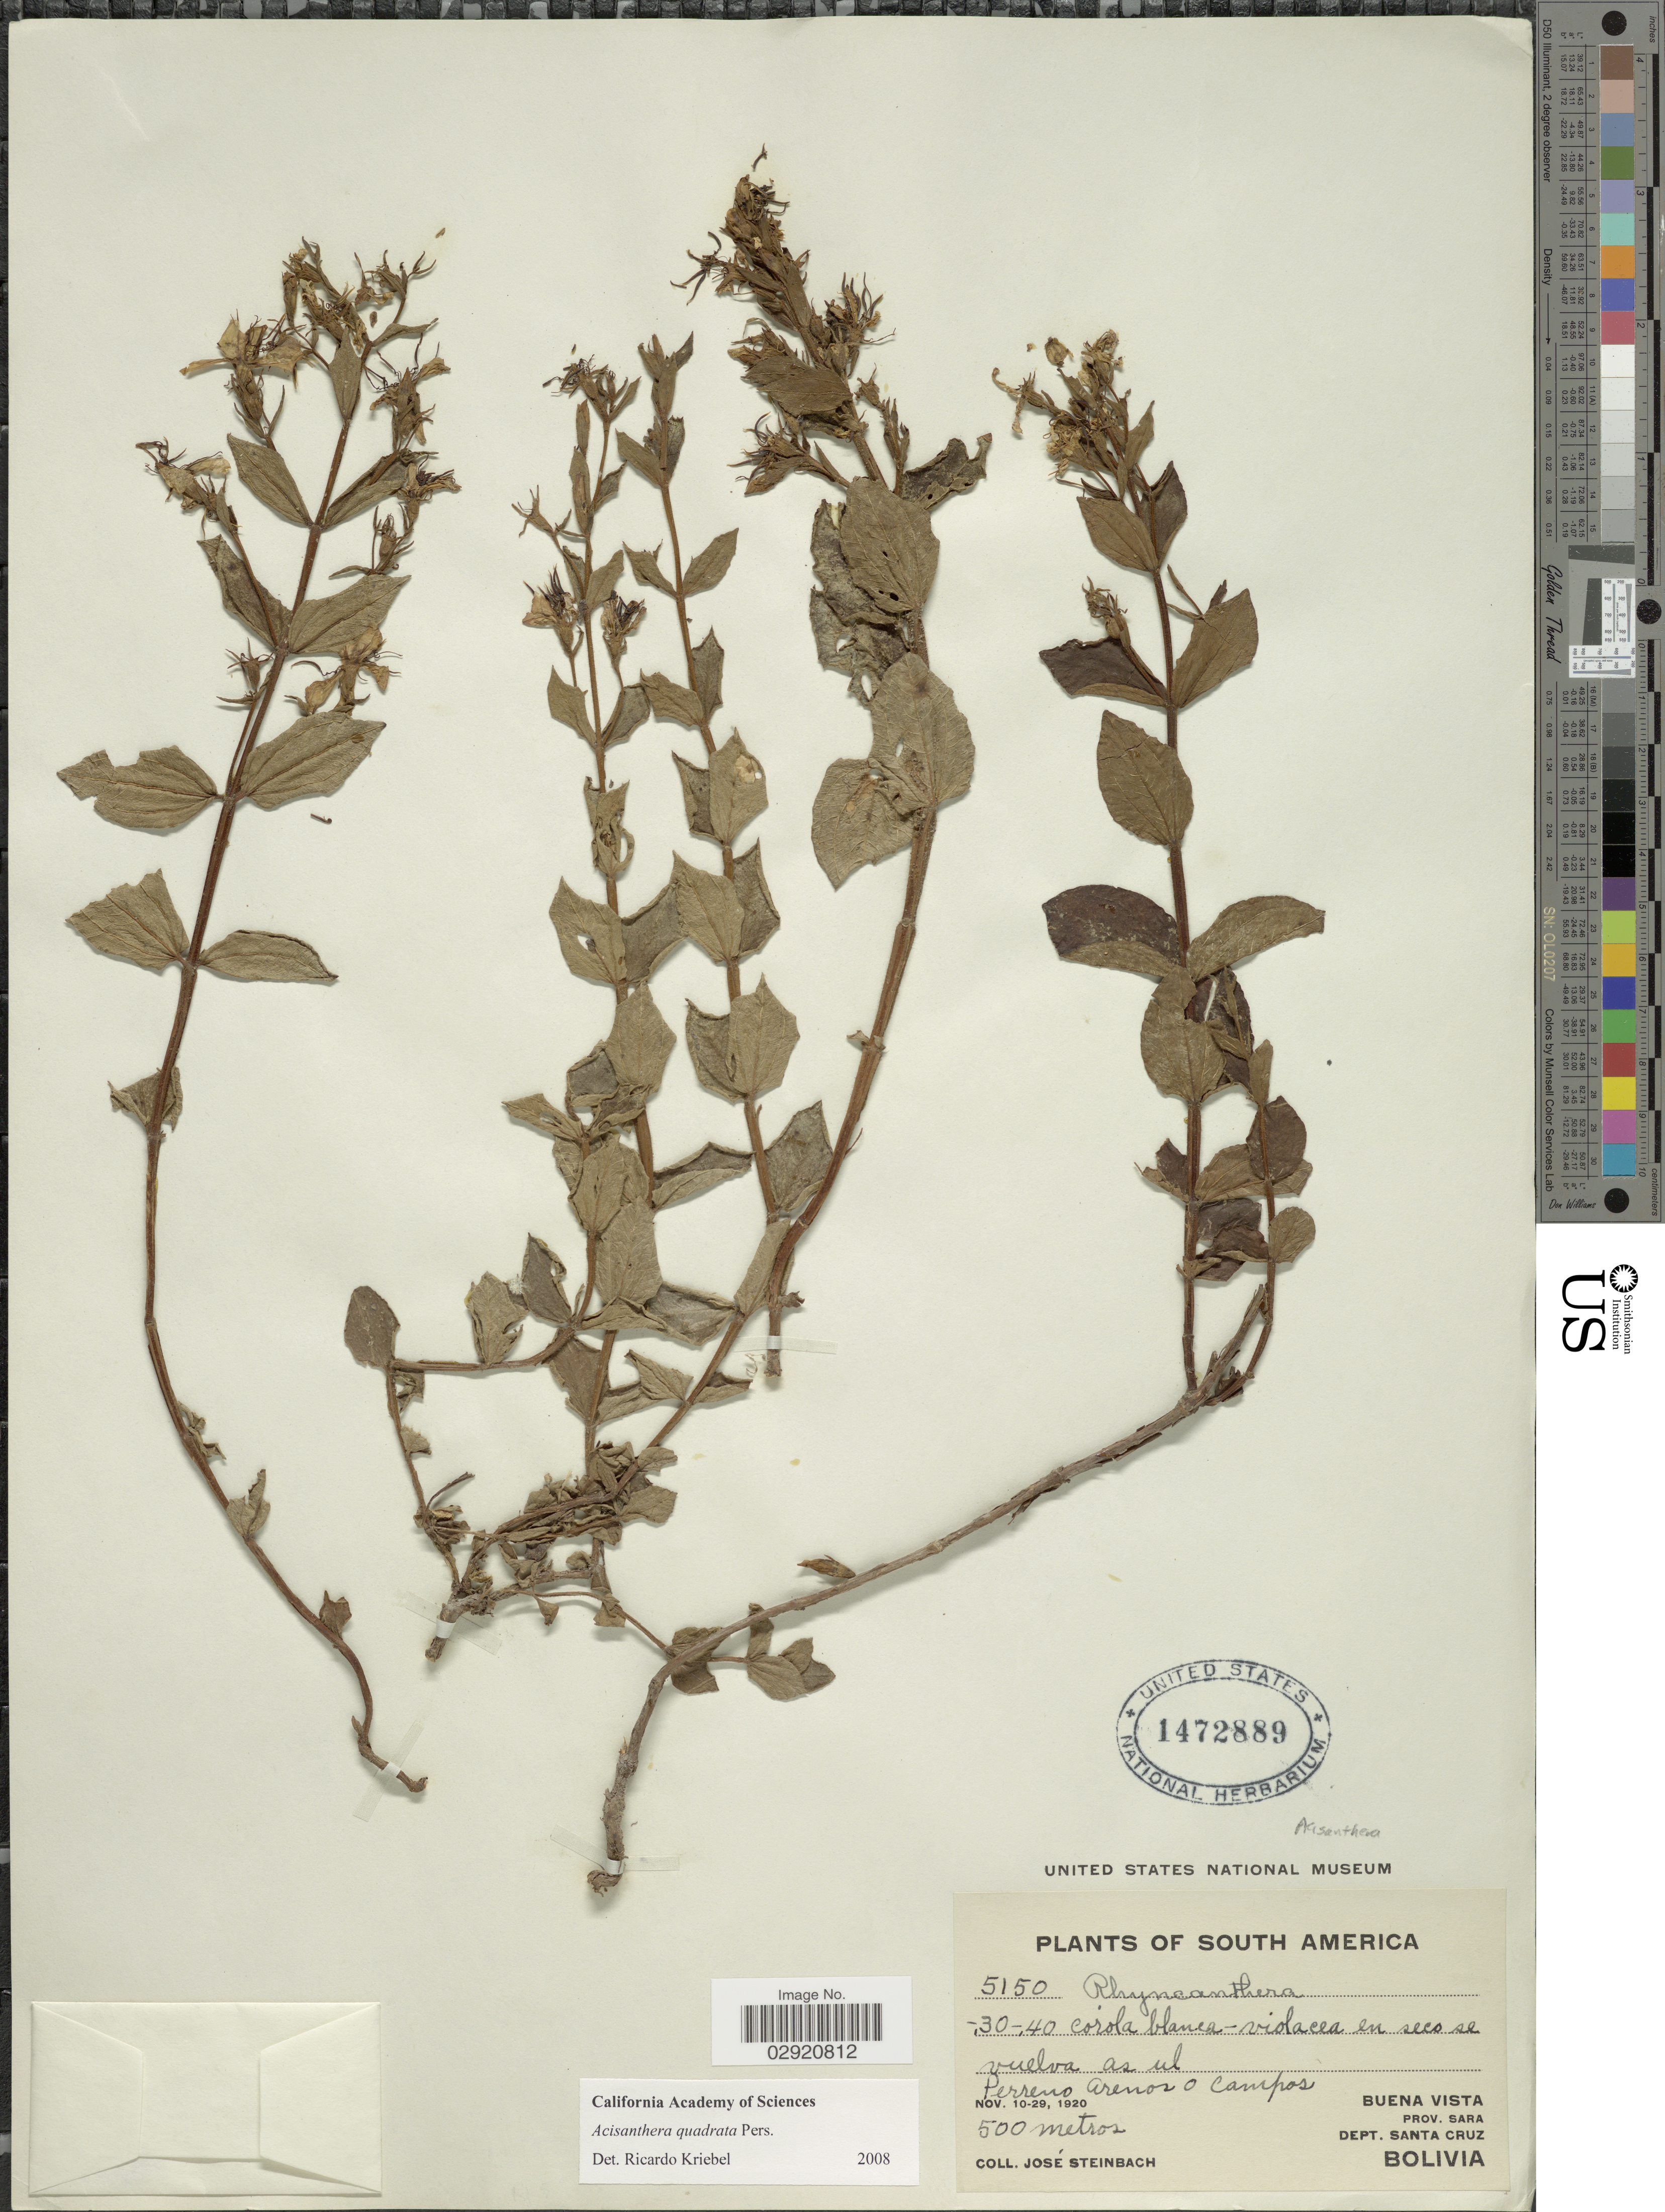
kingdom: Plantae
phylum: Tracheophyta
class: Magnoliopsida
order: Myrtales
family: Melastomataceae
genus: Acisanthera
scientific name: Acisanthera alsinefolia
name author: (DC.) Triana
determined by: Nunes da Silva, Diego, (RB), Jardim Botanico do Rio de Janeiro - Herbario (BRAZIL)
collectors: R. F. Steinbach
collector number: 5150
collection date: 1920-11-10/1920-11-29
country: Bolivia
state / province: Santa Cruz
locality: Buena Vista. Prov. Sara. Dept. Santa Cruz.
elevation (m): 500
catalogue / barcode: US 1472889